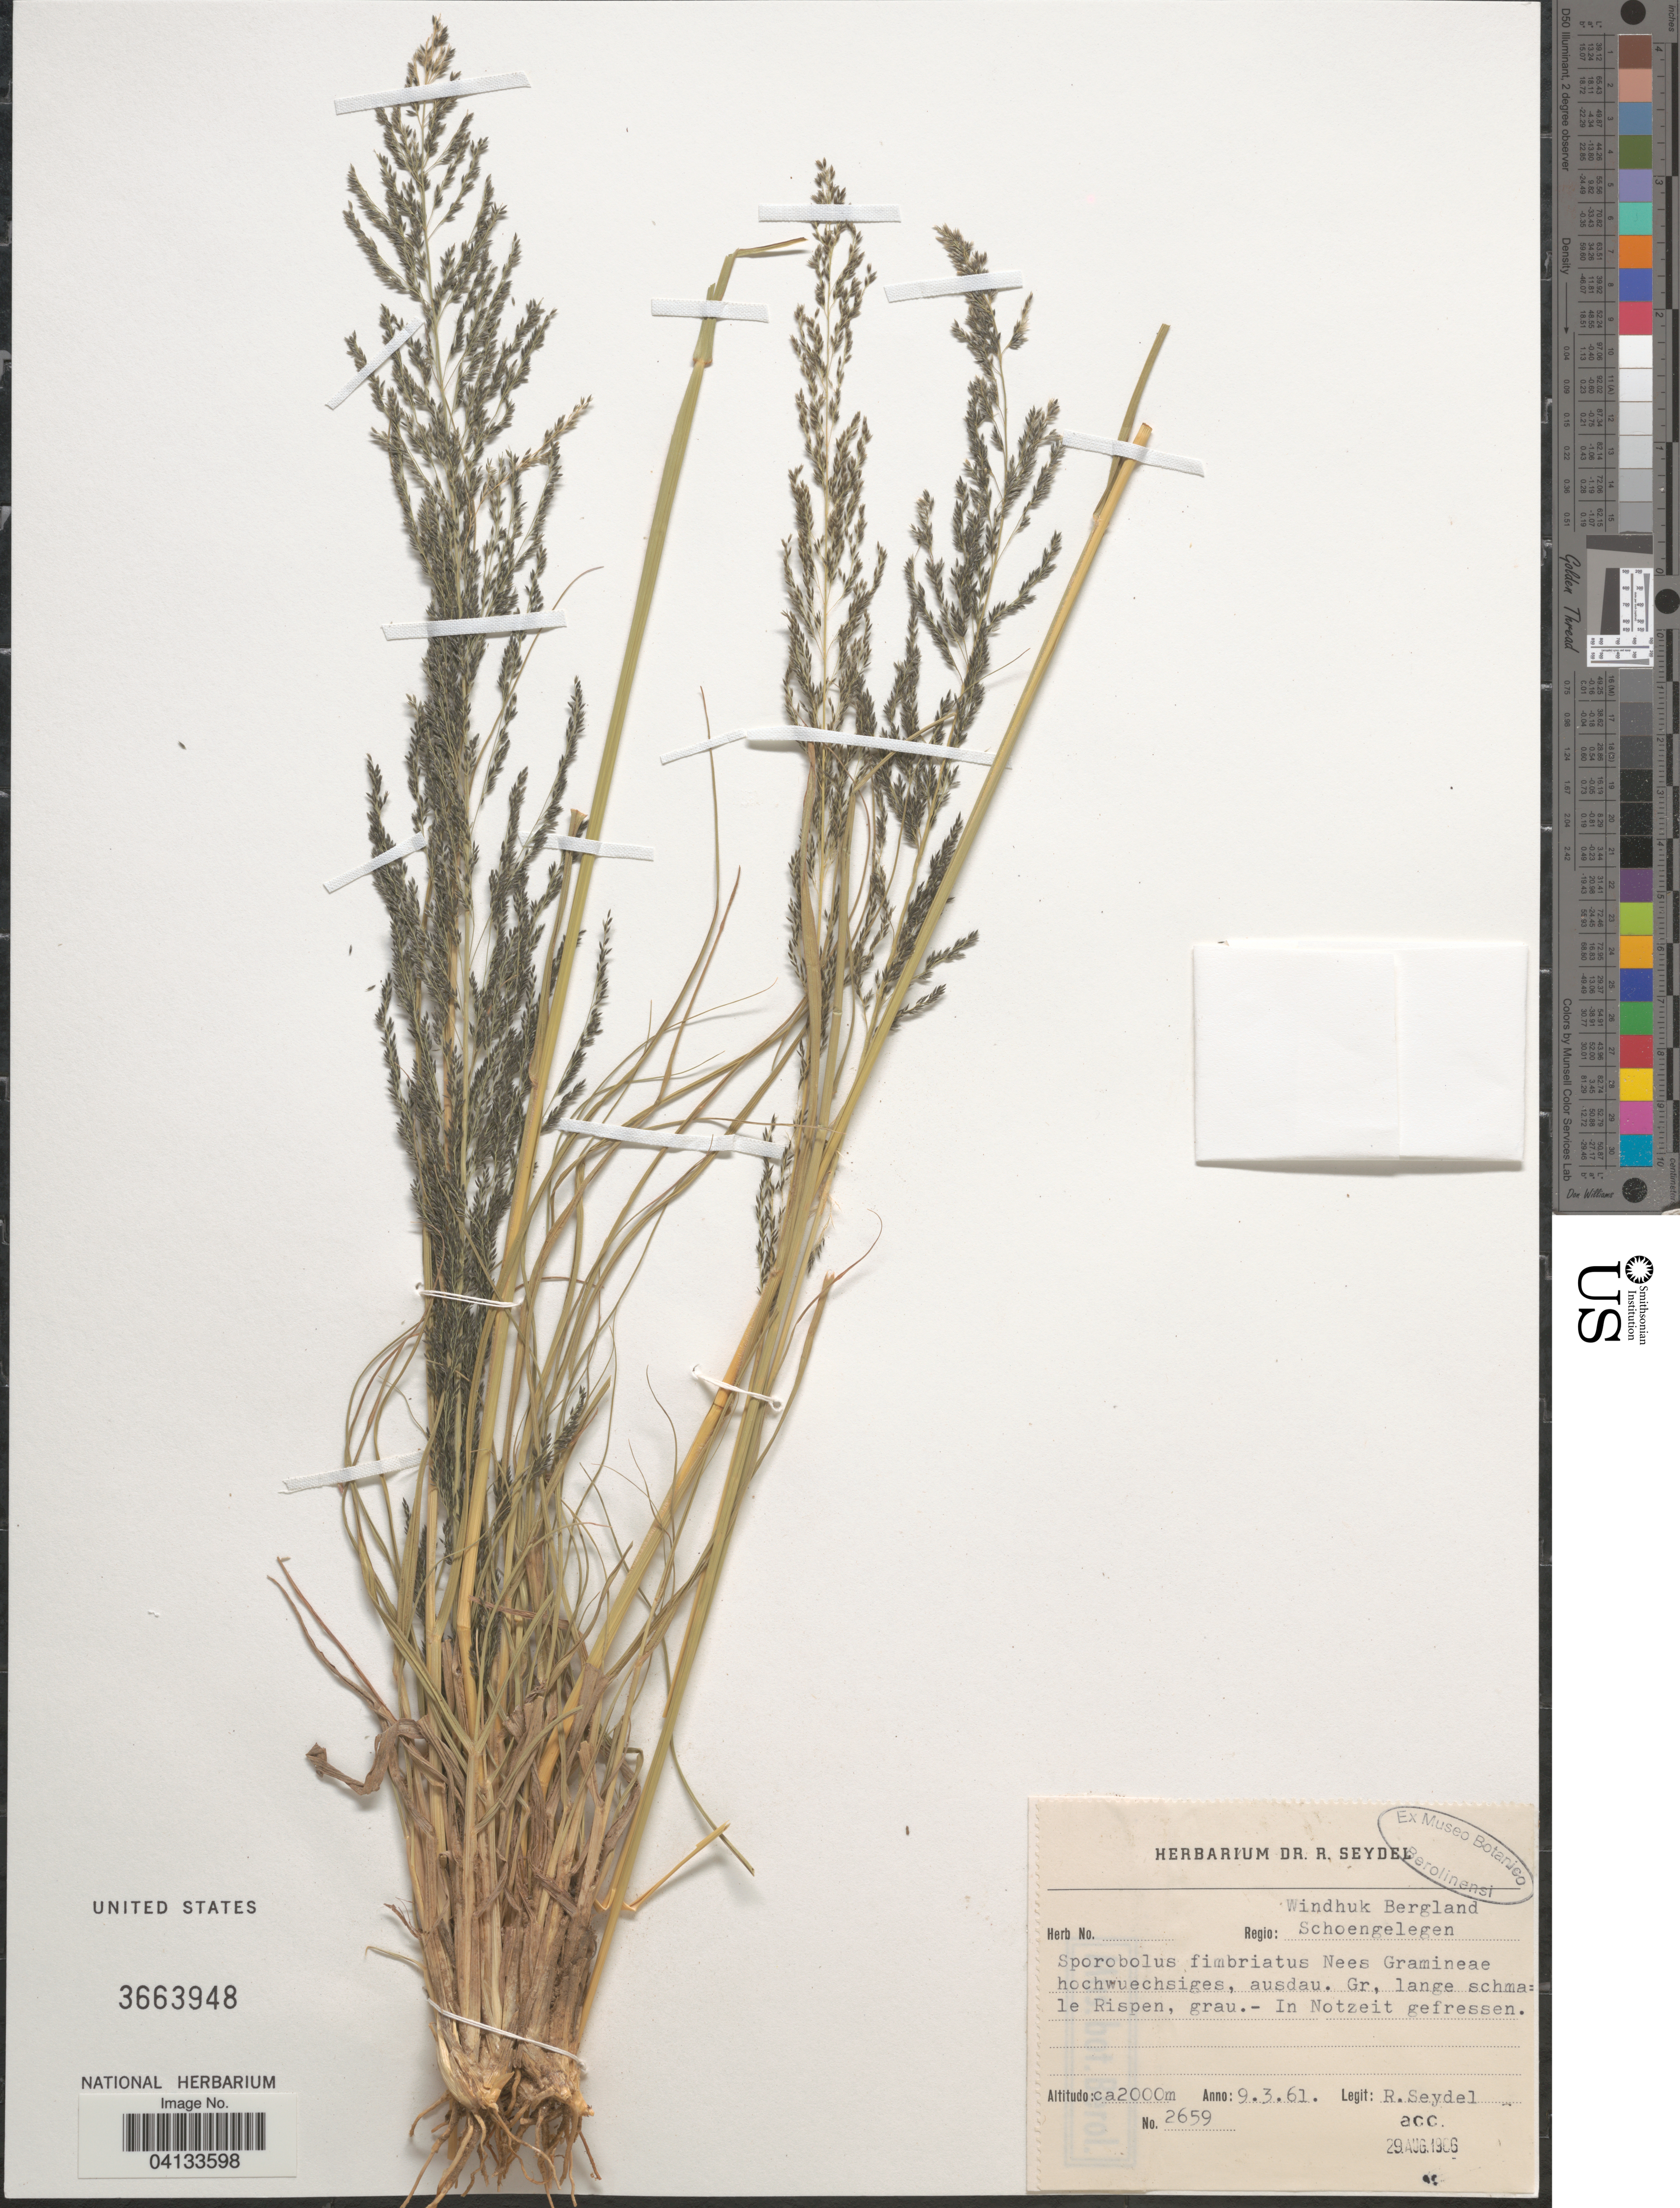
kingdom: Plantae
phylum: Tracheophyta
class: Liliopsida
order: Poales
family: Poaceae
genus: Sporobolus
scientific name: Sporobolus fimbriatus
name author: (Trin.) Nees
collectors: R. Seydel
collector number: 2659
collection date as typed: Transcribed d/m/y: 9/3/61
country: Namibia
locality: Regio: Windhuk Bergland Schoengelegen.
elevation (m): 2000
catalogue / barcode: US 3663948